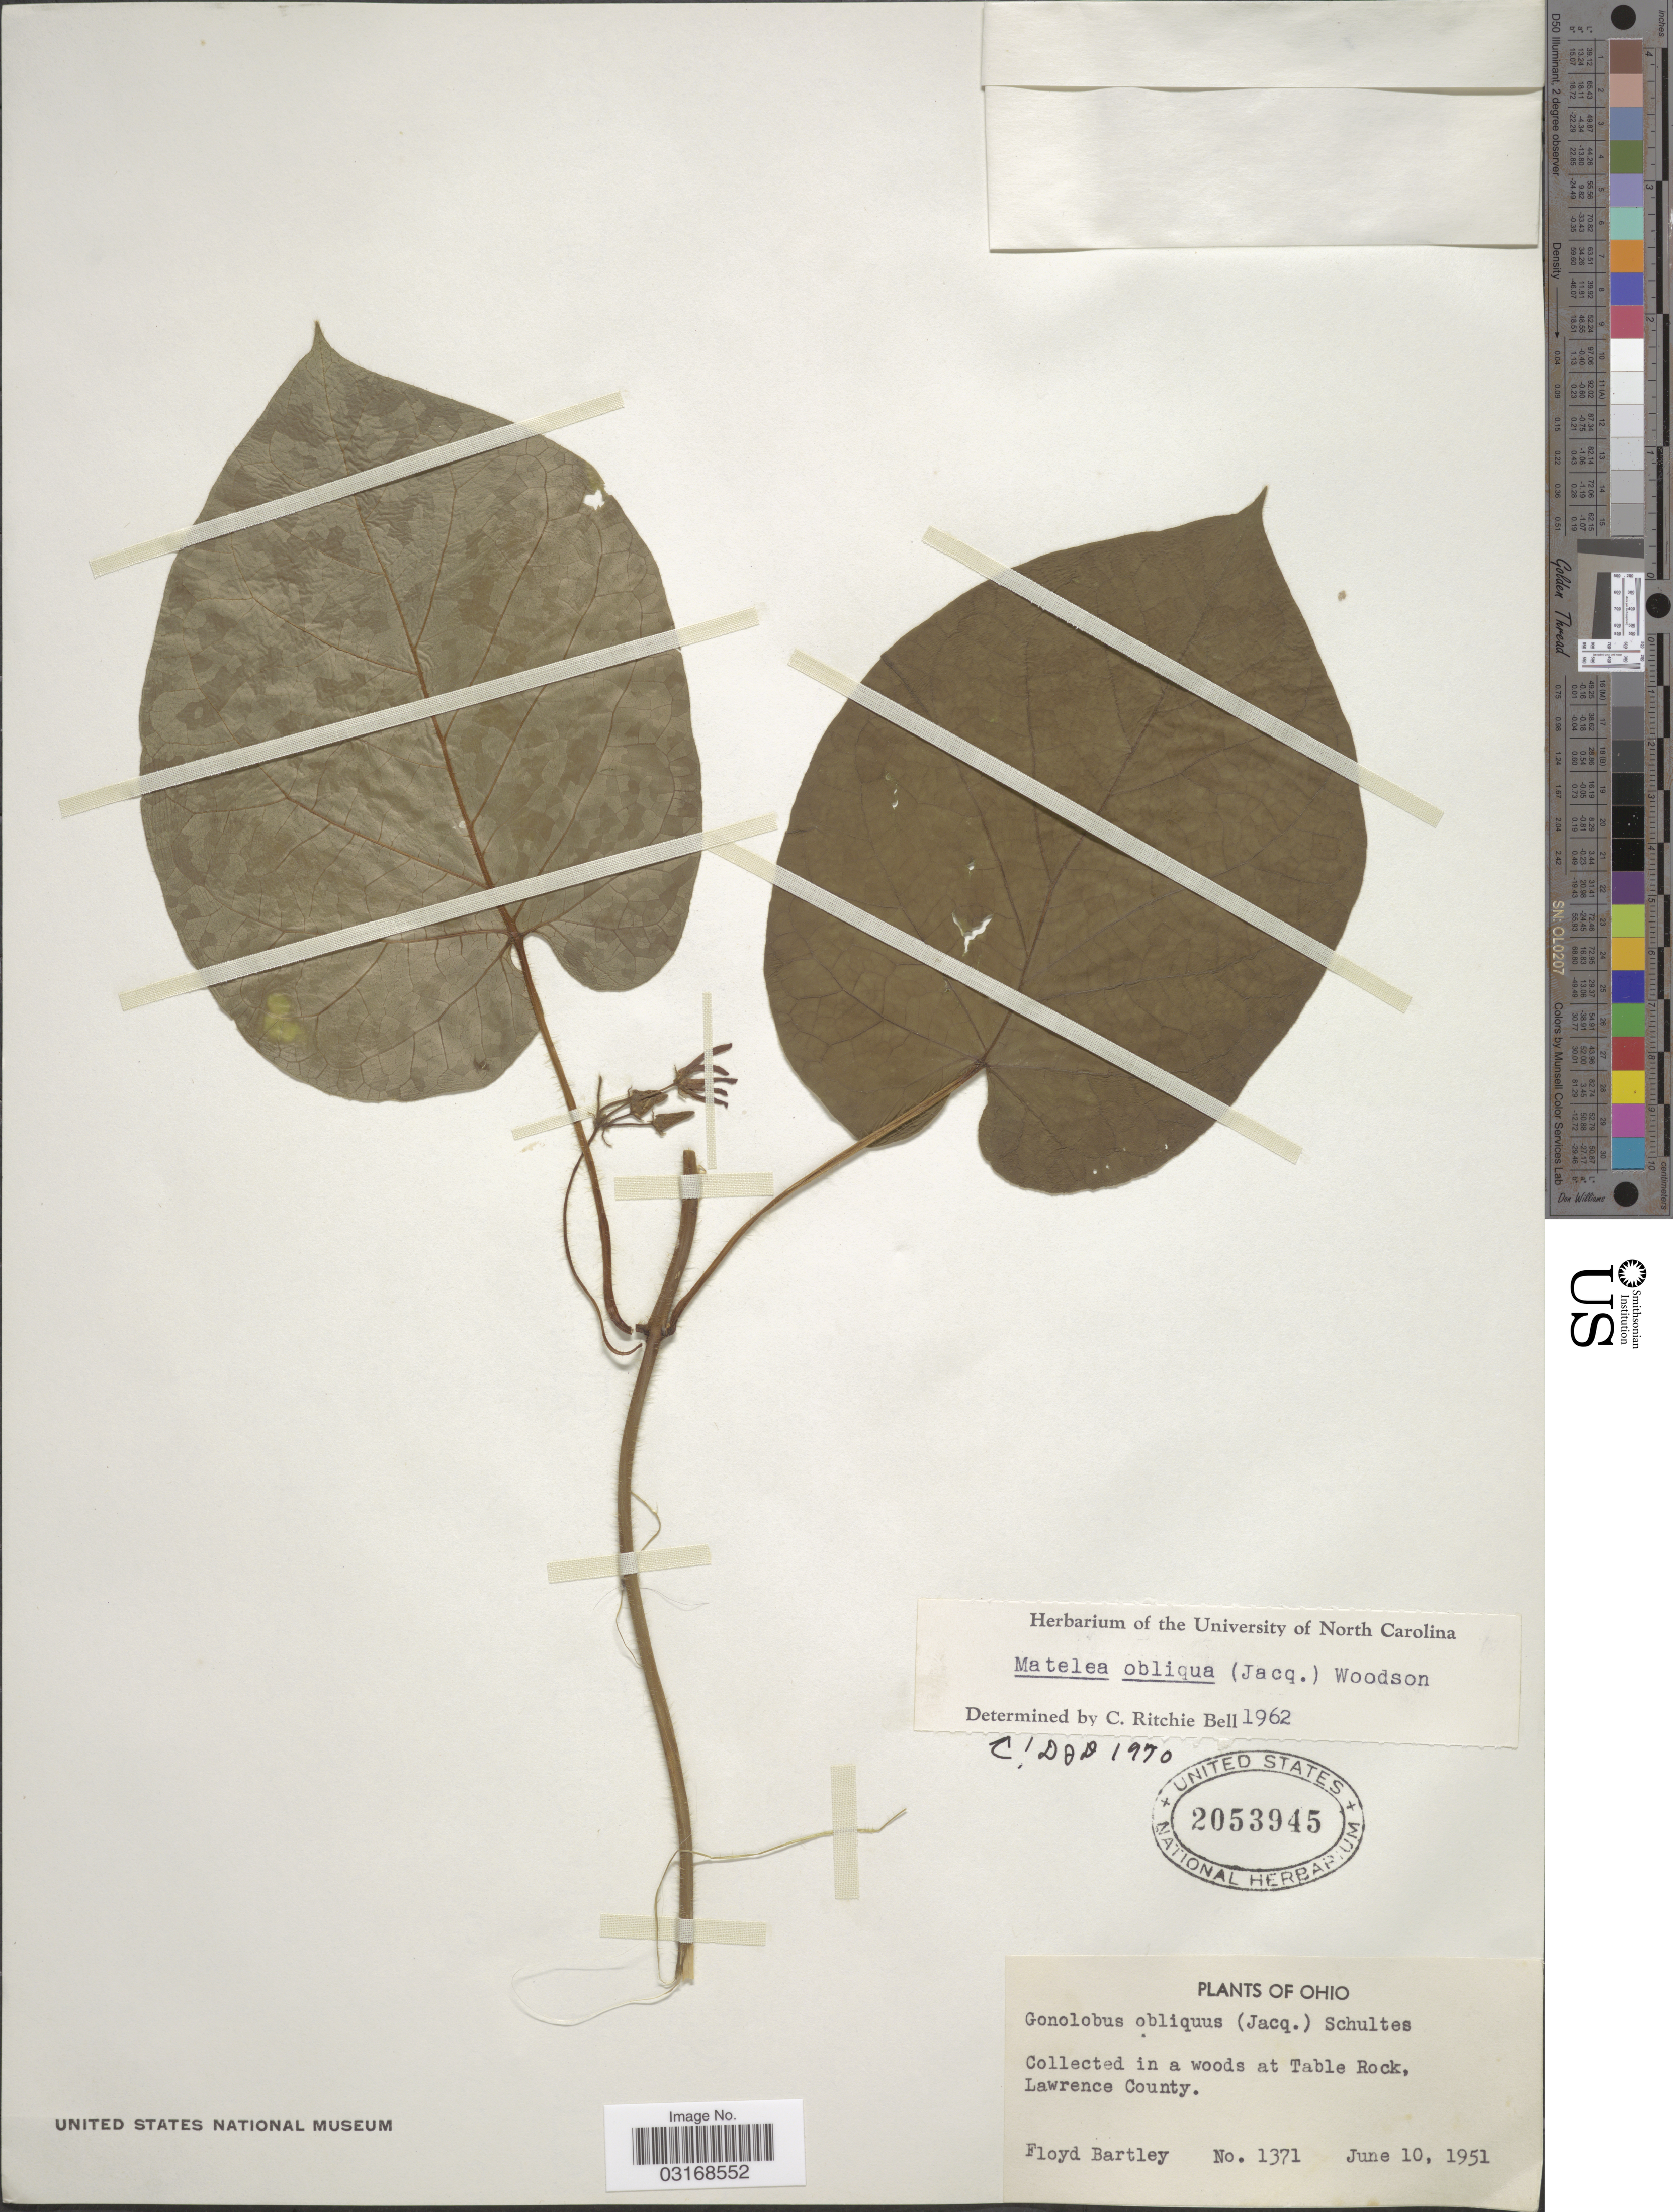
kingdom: Plantae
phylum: Tracheophyta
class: Magnoliopsida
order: Gentianales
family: Apocynaceae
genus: Matelea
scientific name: Matelea obliqua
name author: (Jacq.) Woodson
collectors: F. Bartley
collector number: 1371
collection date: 1951-06-10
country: United States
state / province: Ohio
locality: Woods at Table Rock, Lawrence County.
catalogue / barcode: US 2053945